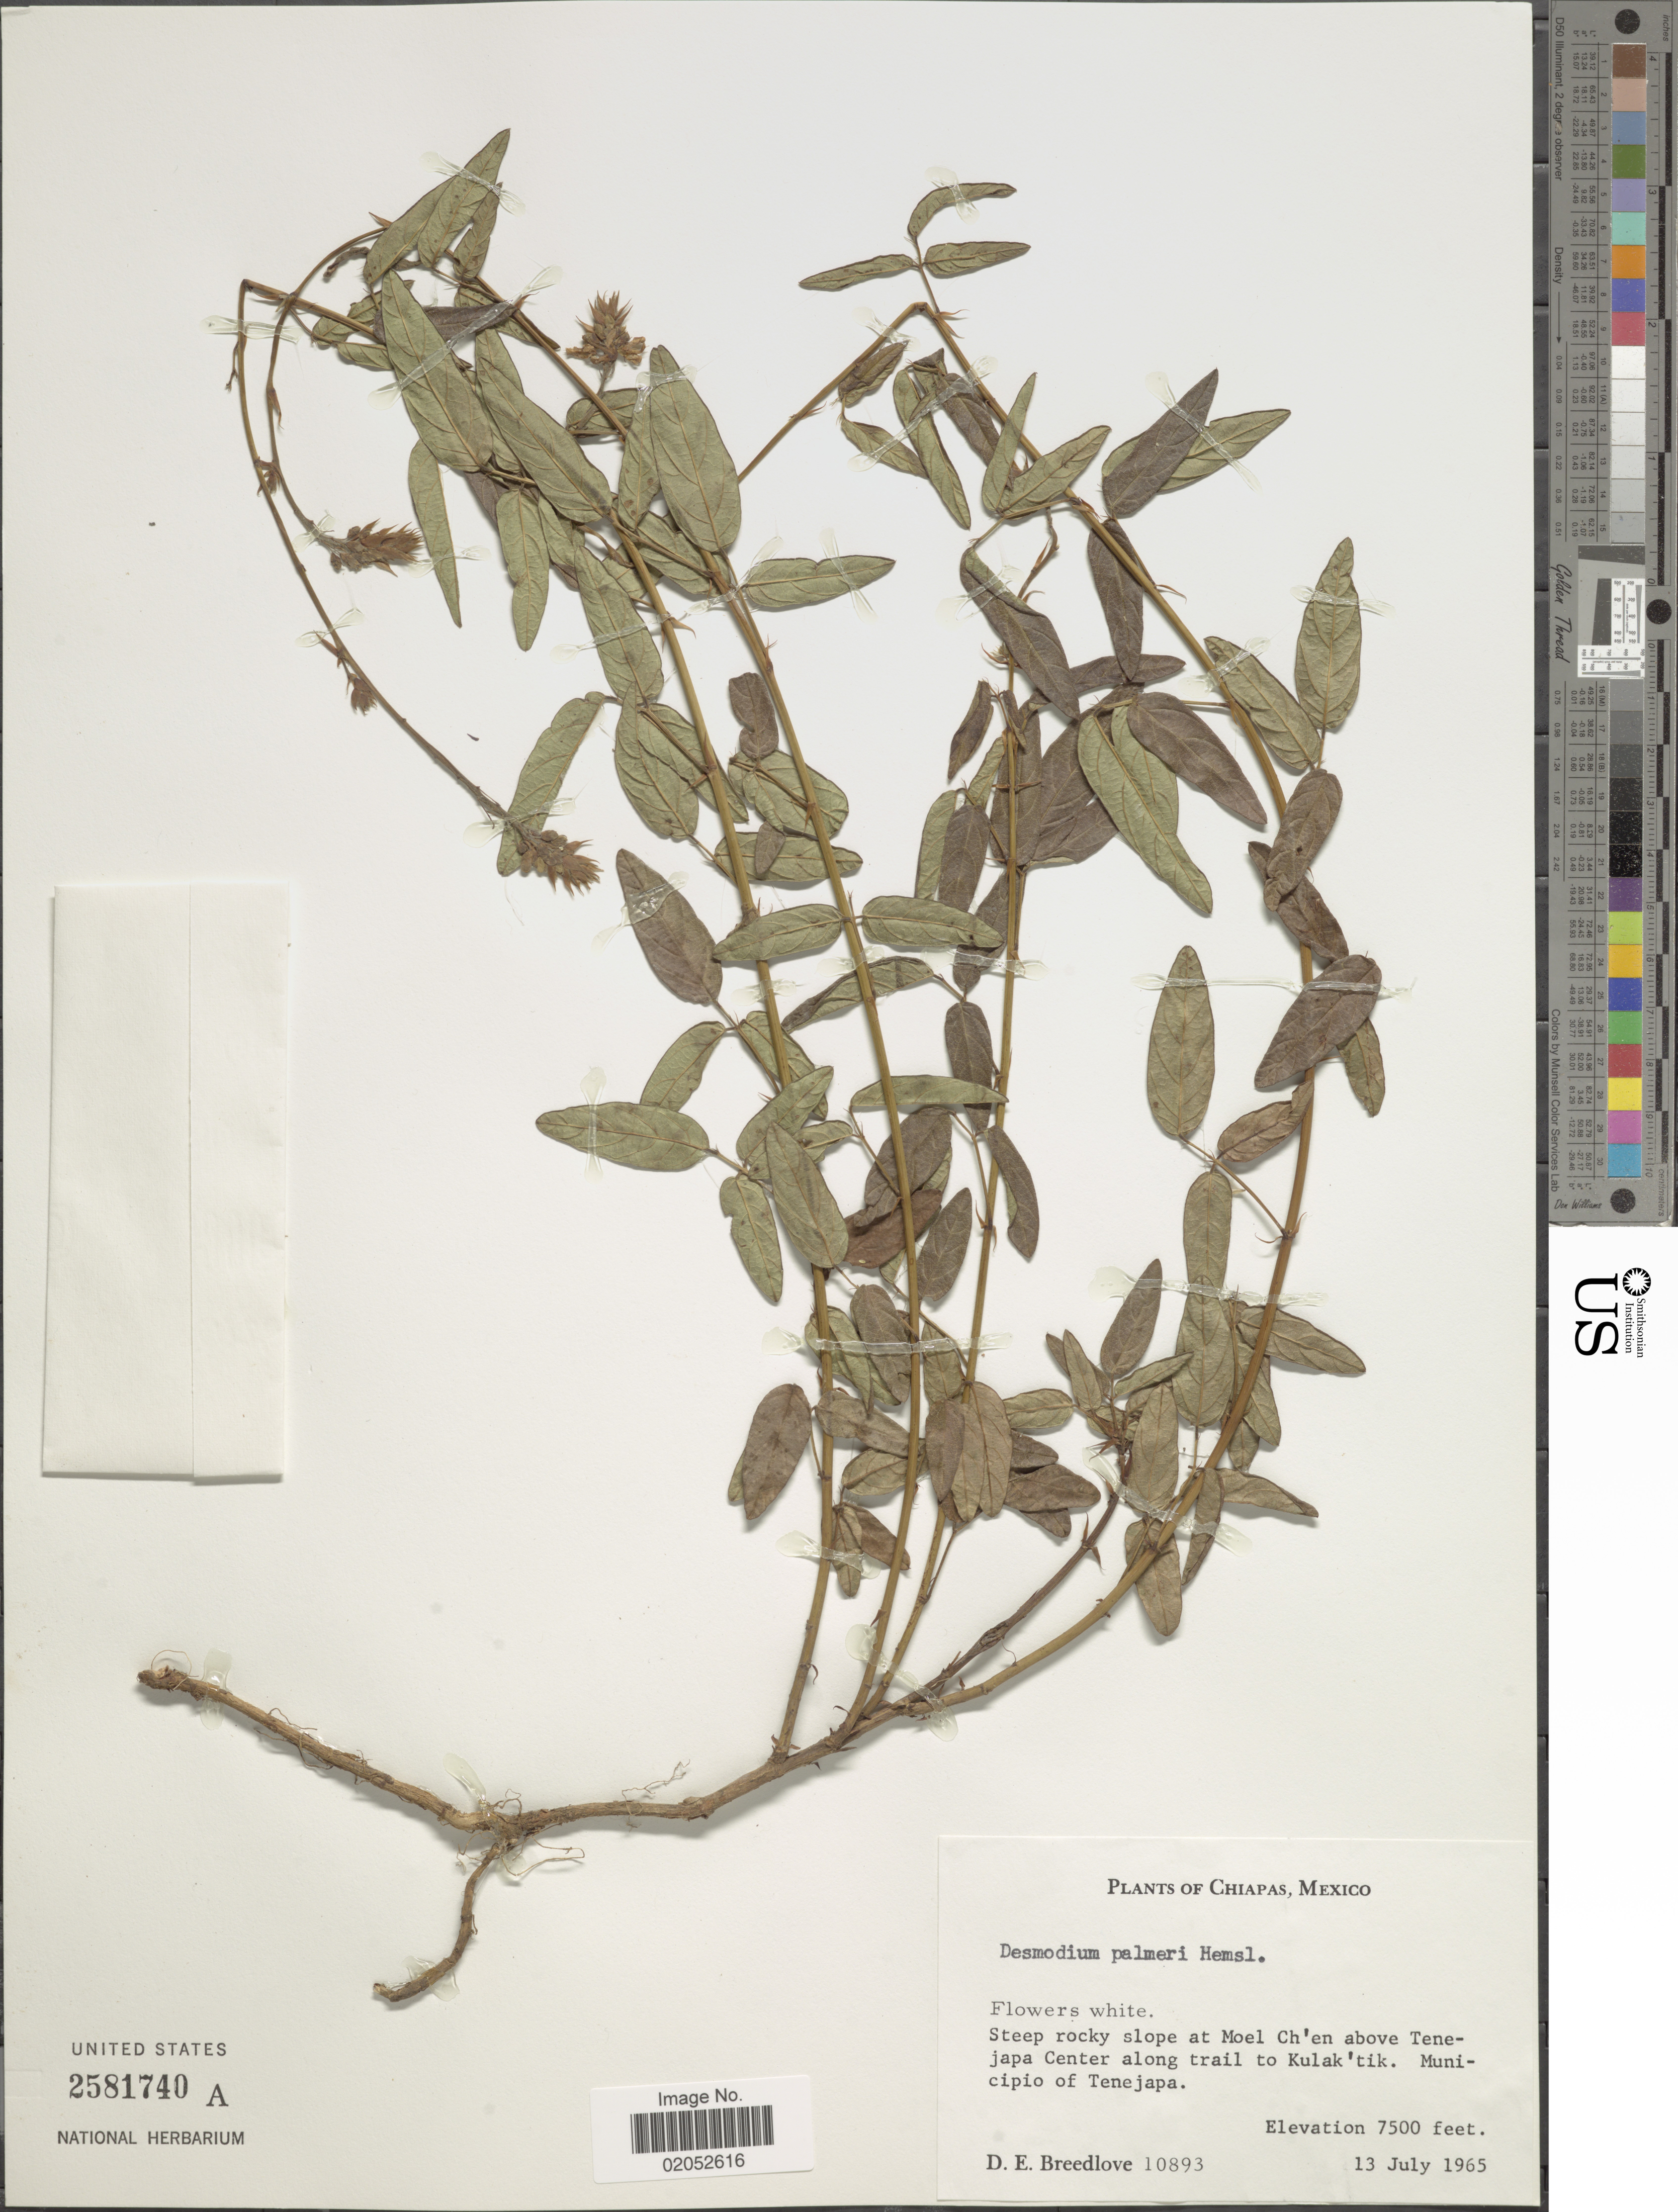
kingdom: Plantae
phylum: Tracheophyta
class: Magnoliopsida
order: Fabales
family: Fabaceae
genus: Desmodium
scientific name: Desmodium palmeri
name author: Hemsl.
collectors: D. E. Breedlove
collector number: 10893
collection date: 1965-07-13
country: Mexico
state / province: Chiapas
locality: Steep rocky slope at Moel Ch'en above Tenejapa Center along trail to Kulak'tik, Municipio of Tenejapa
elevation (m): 2286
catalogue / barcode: US 2581740A